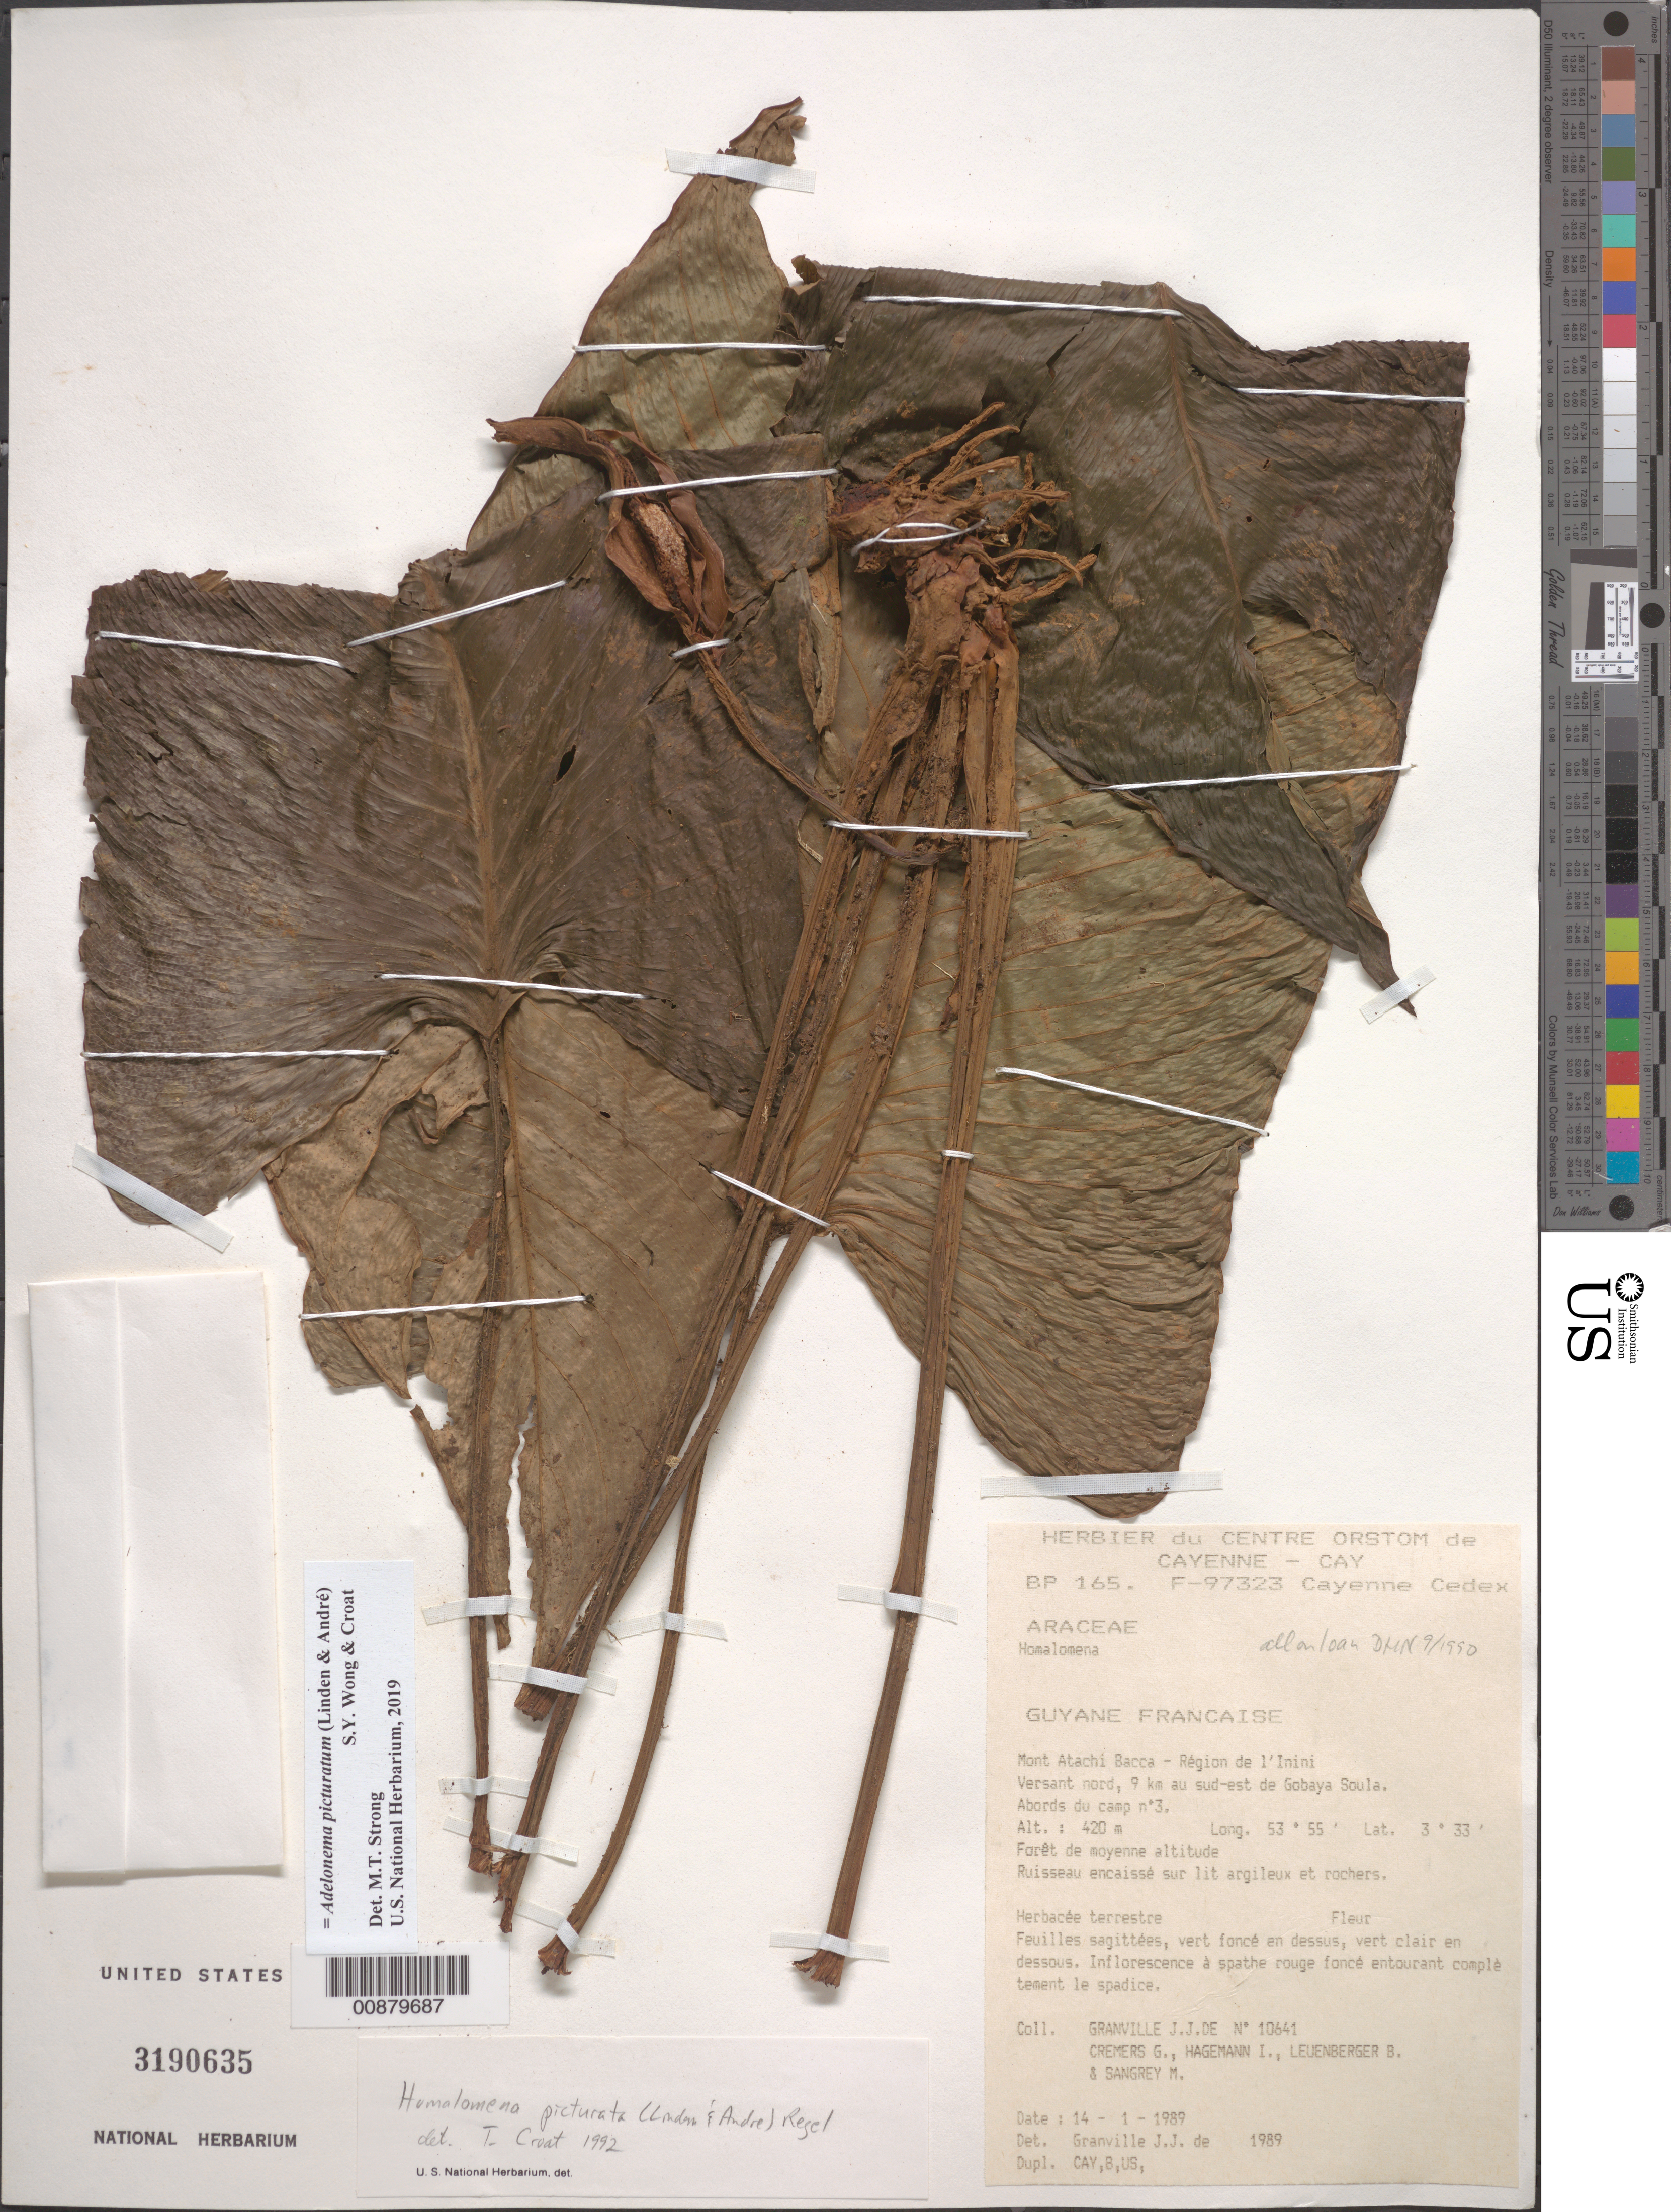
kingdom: Plantae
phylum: Tracheophyta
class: Liliopsida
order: Alismatales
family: Araceae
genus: Adelonema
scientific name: Adelonema picturatum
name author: (Linden & André) S.Y. Wong & Croat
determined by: Strong, Mark T., (BOT), Smithsonian Institution - National Museum of Natural History (UNITED STATES)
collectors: J.-J. de Granville, G. Cremers, J. Hagemann, B. E. Leuenberger & M. S. Sangrey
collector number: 10641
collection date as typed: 14-Jan-89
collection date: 1989-01-14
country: French Guiana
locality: Mont Atachi Bacca, région de l'Inini. Versant nord, 9 km au sud-est de Gobaya Soula. Abords du camp no. 3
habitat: Forêt de moyenne altitude. Ruisseau encaisse sur lit argileux et rochers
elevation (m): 420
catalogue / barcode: US 3190635